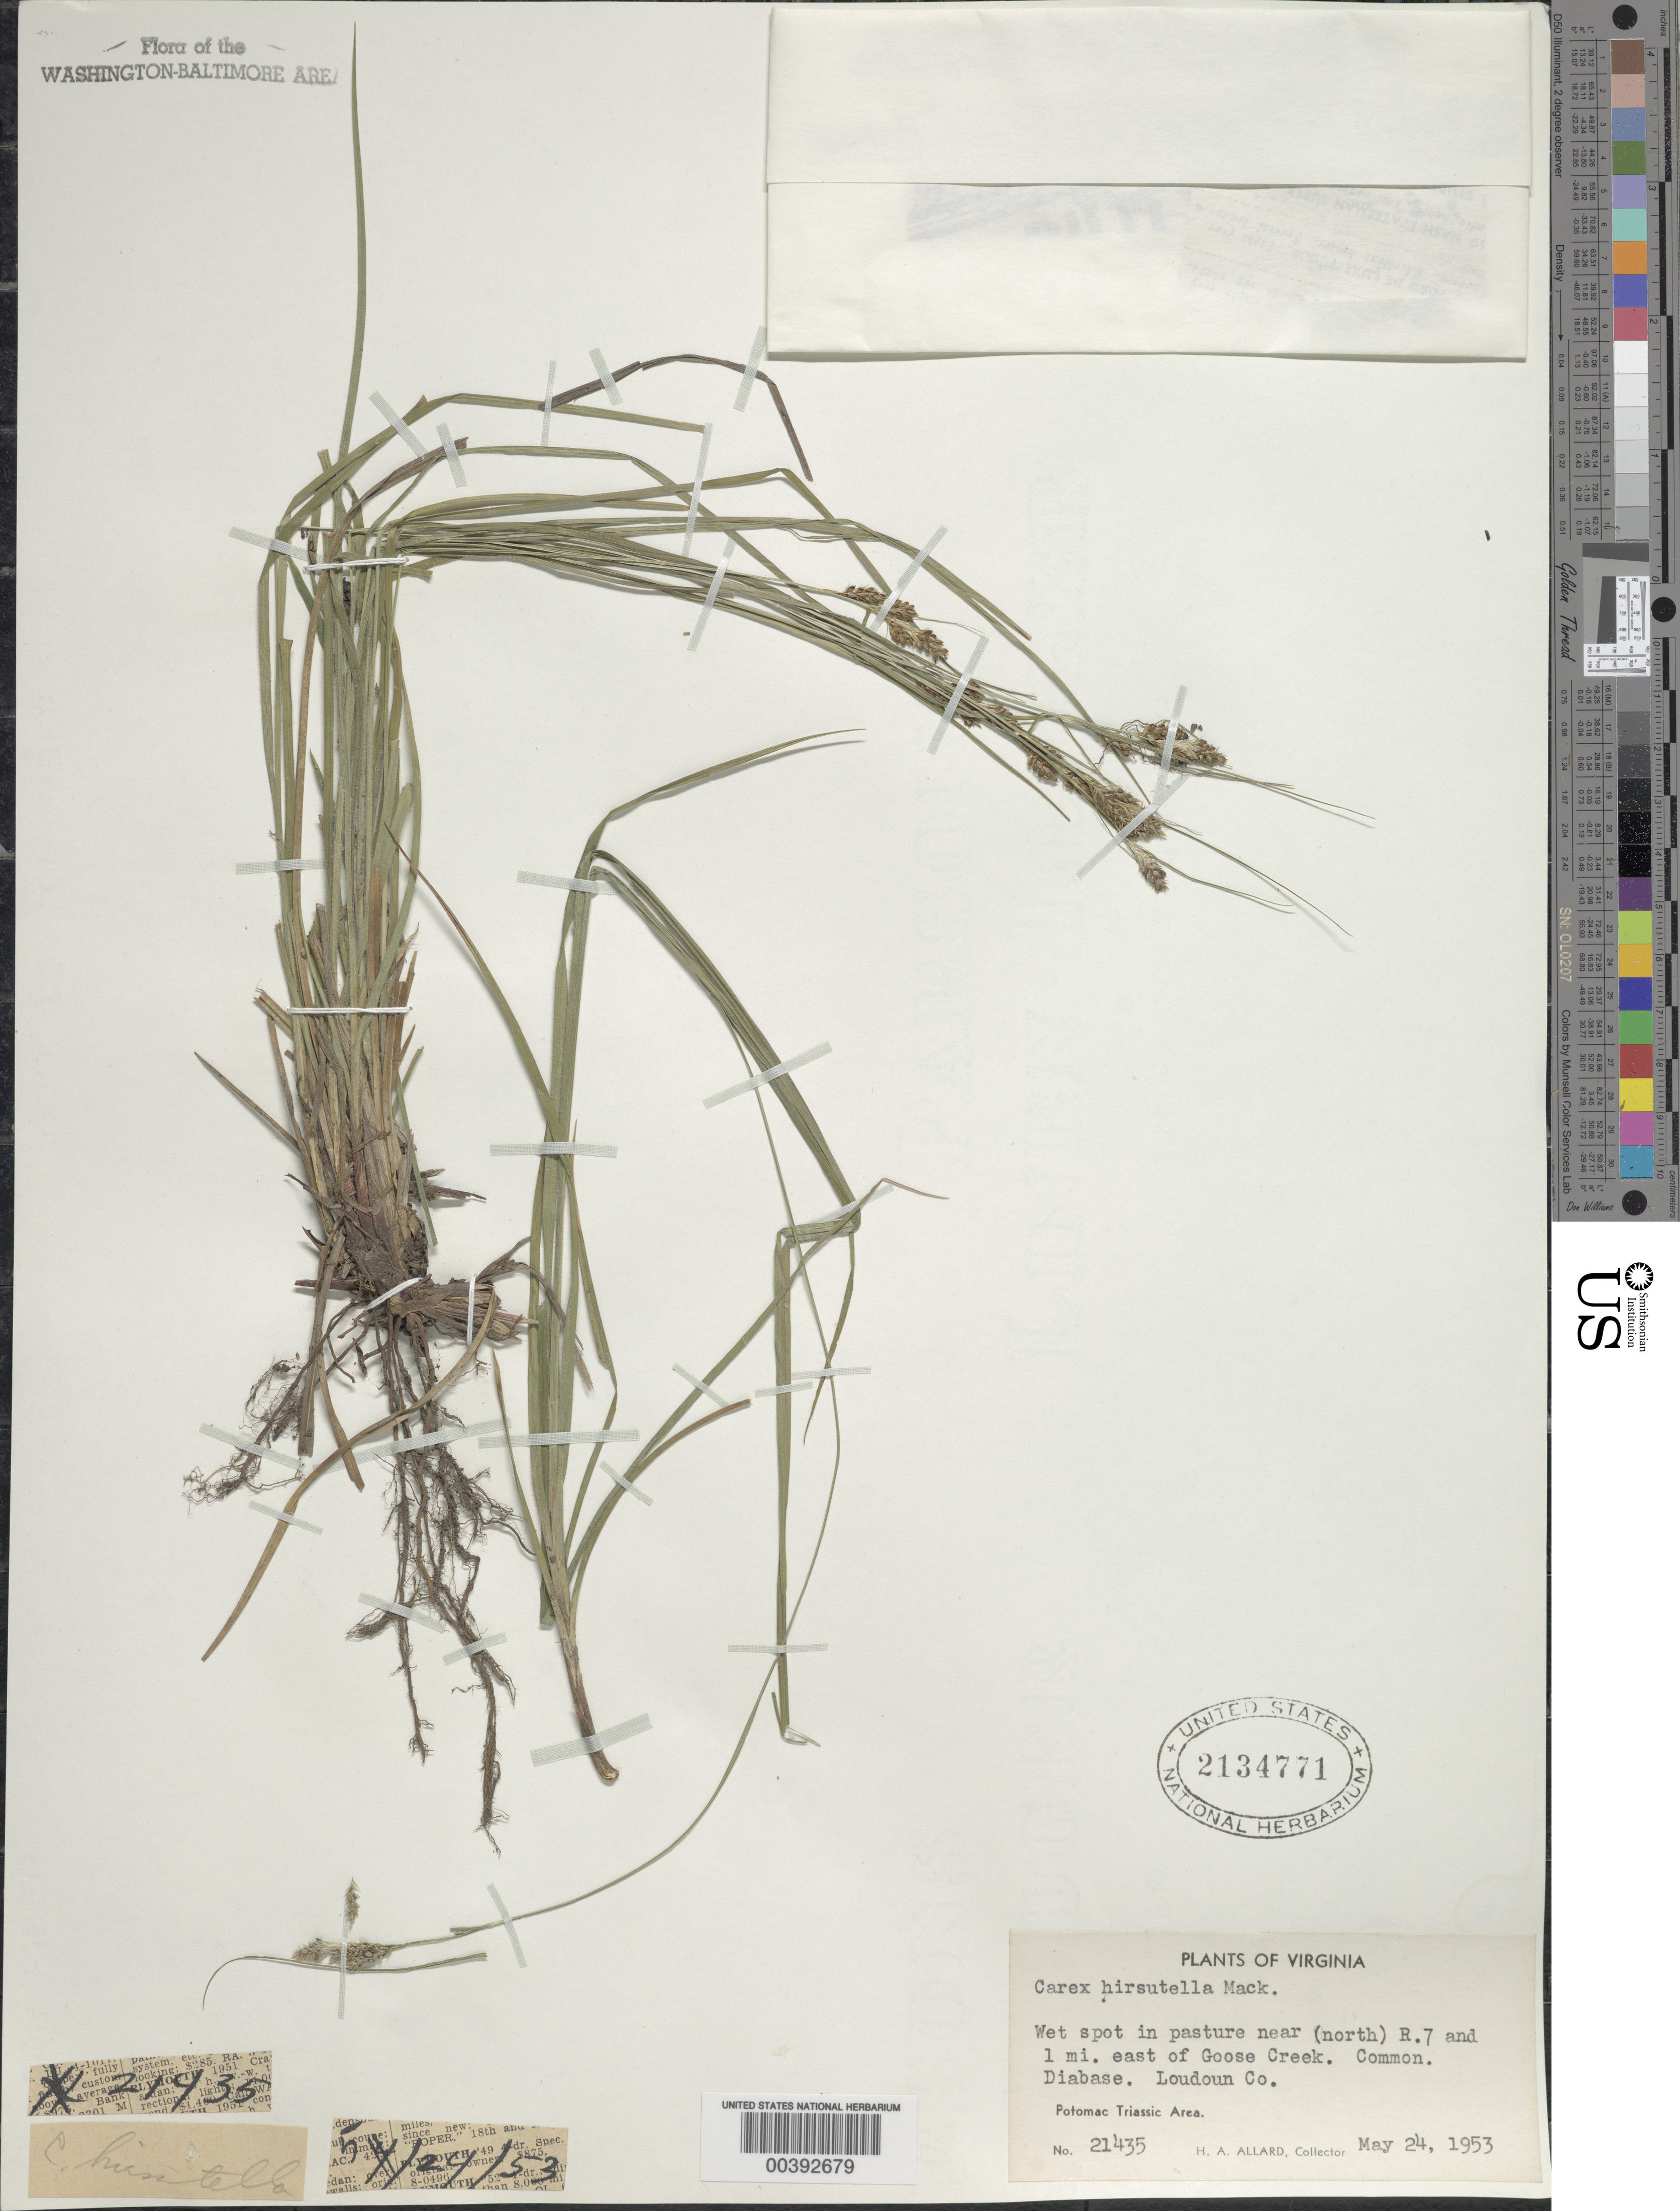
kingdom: Plantae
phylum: Tracheophyta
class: Liliopsida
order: Poales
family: Cyperaceae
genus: Carex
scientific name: Carex hirsutella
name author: Mack.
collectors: H. A. Allard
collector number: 21435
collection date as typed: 24 May 1953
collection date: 1953-05-24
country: United States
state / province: Virginia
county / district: Loudoun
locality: North of Route 7 and east of Goose Creek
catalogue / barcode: US 2134771